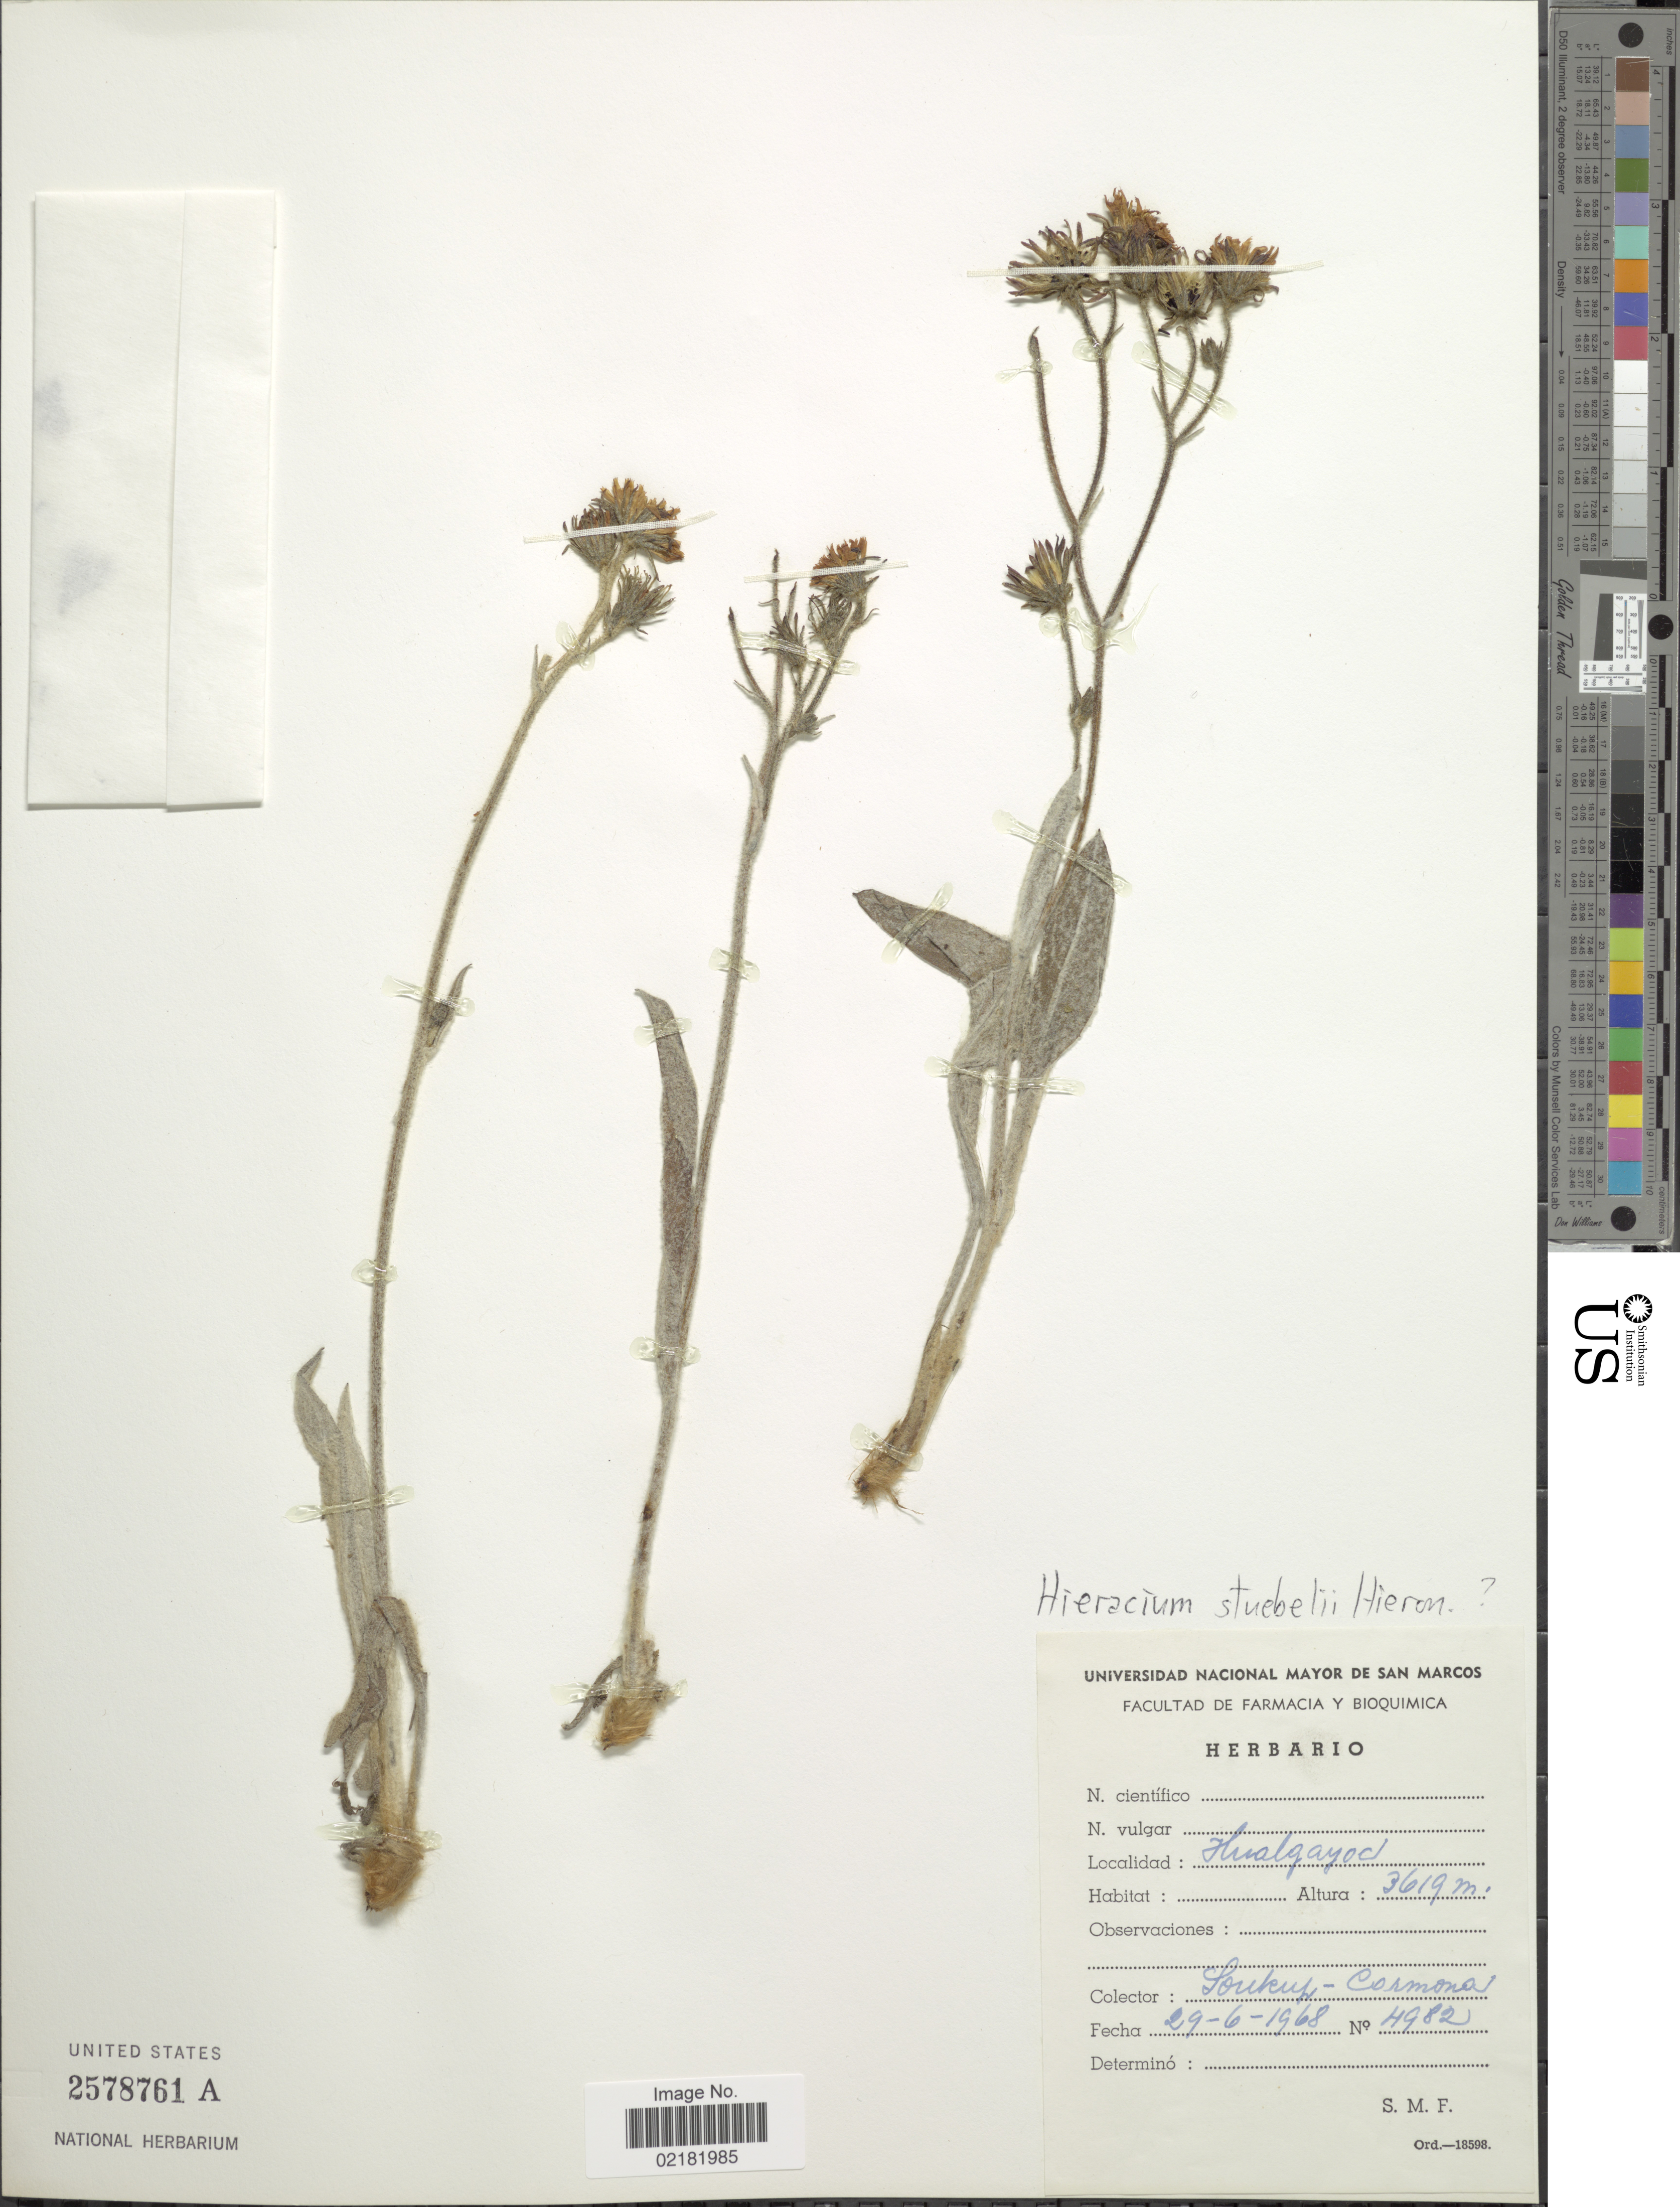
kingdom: Plantae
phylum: Tracheophyta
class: Magnoliopsida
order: Asterales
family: Asteraceae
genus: Hieracium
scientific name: Hieracium repandulare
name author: Druce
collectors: Soukup-Carmona, --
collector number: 4982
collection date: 1968-06-29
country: Peru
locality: Hualgayoc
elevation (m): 3619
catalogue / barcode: US 2578761A